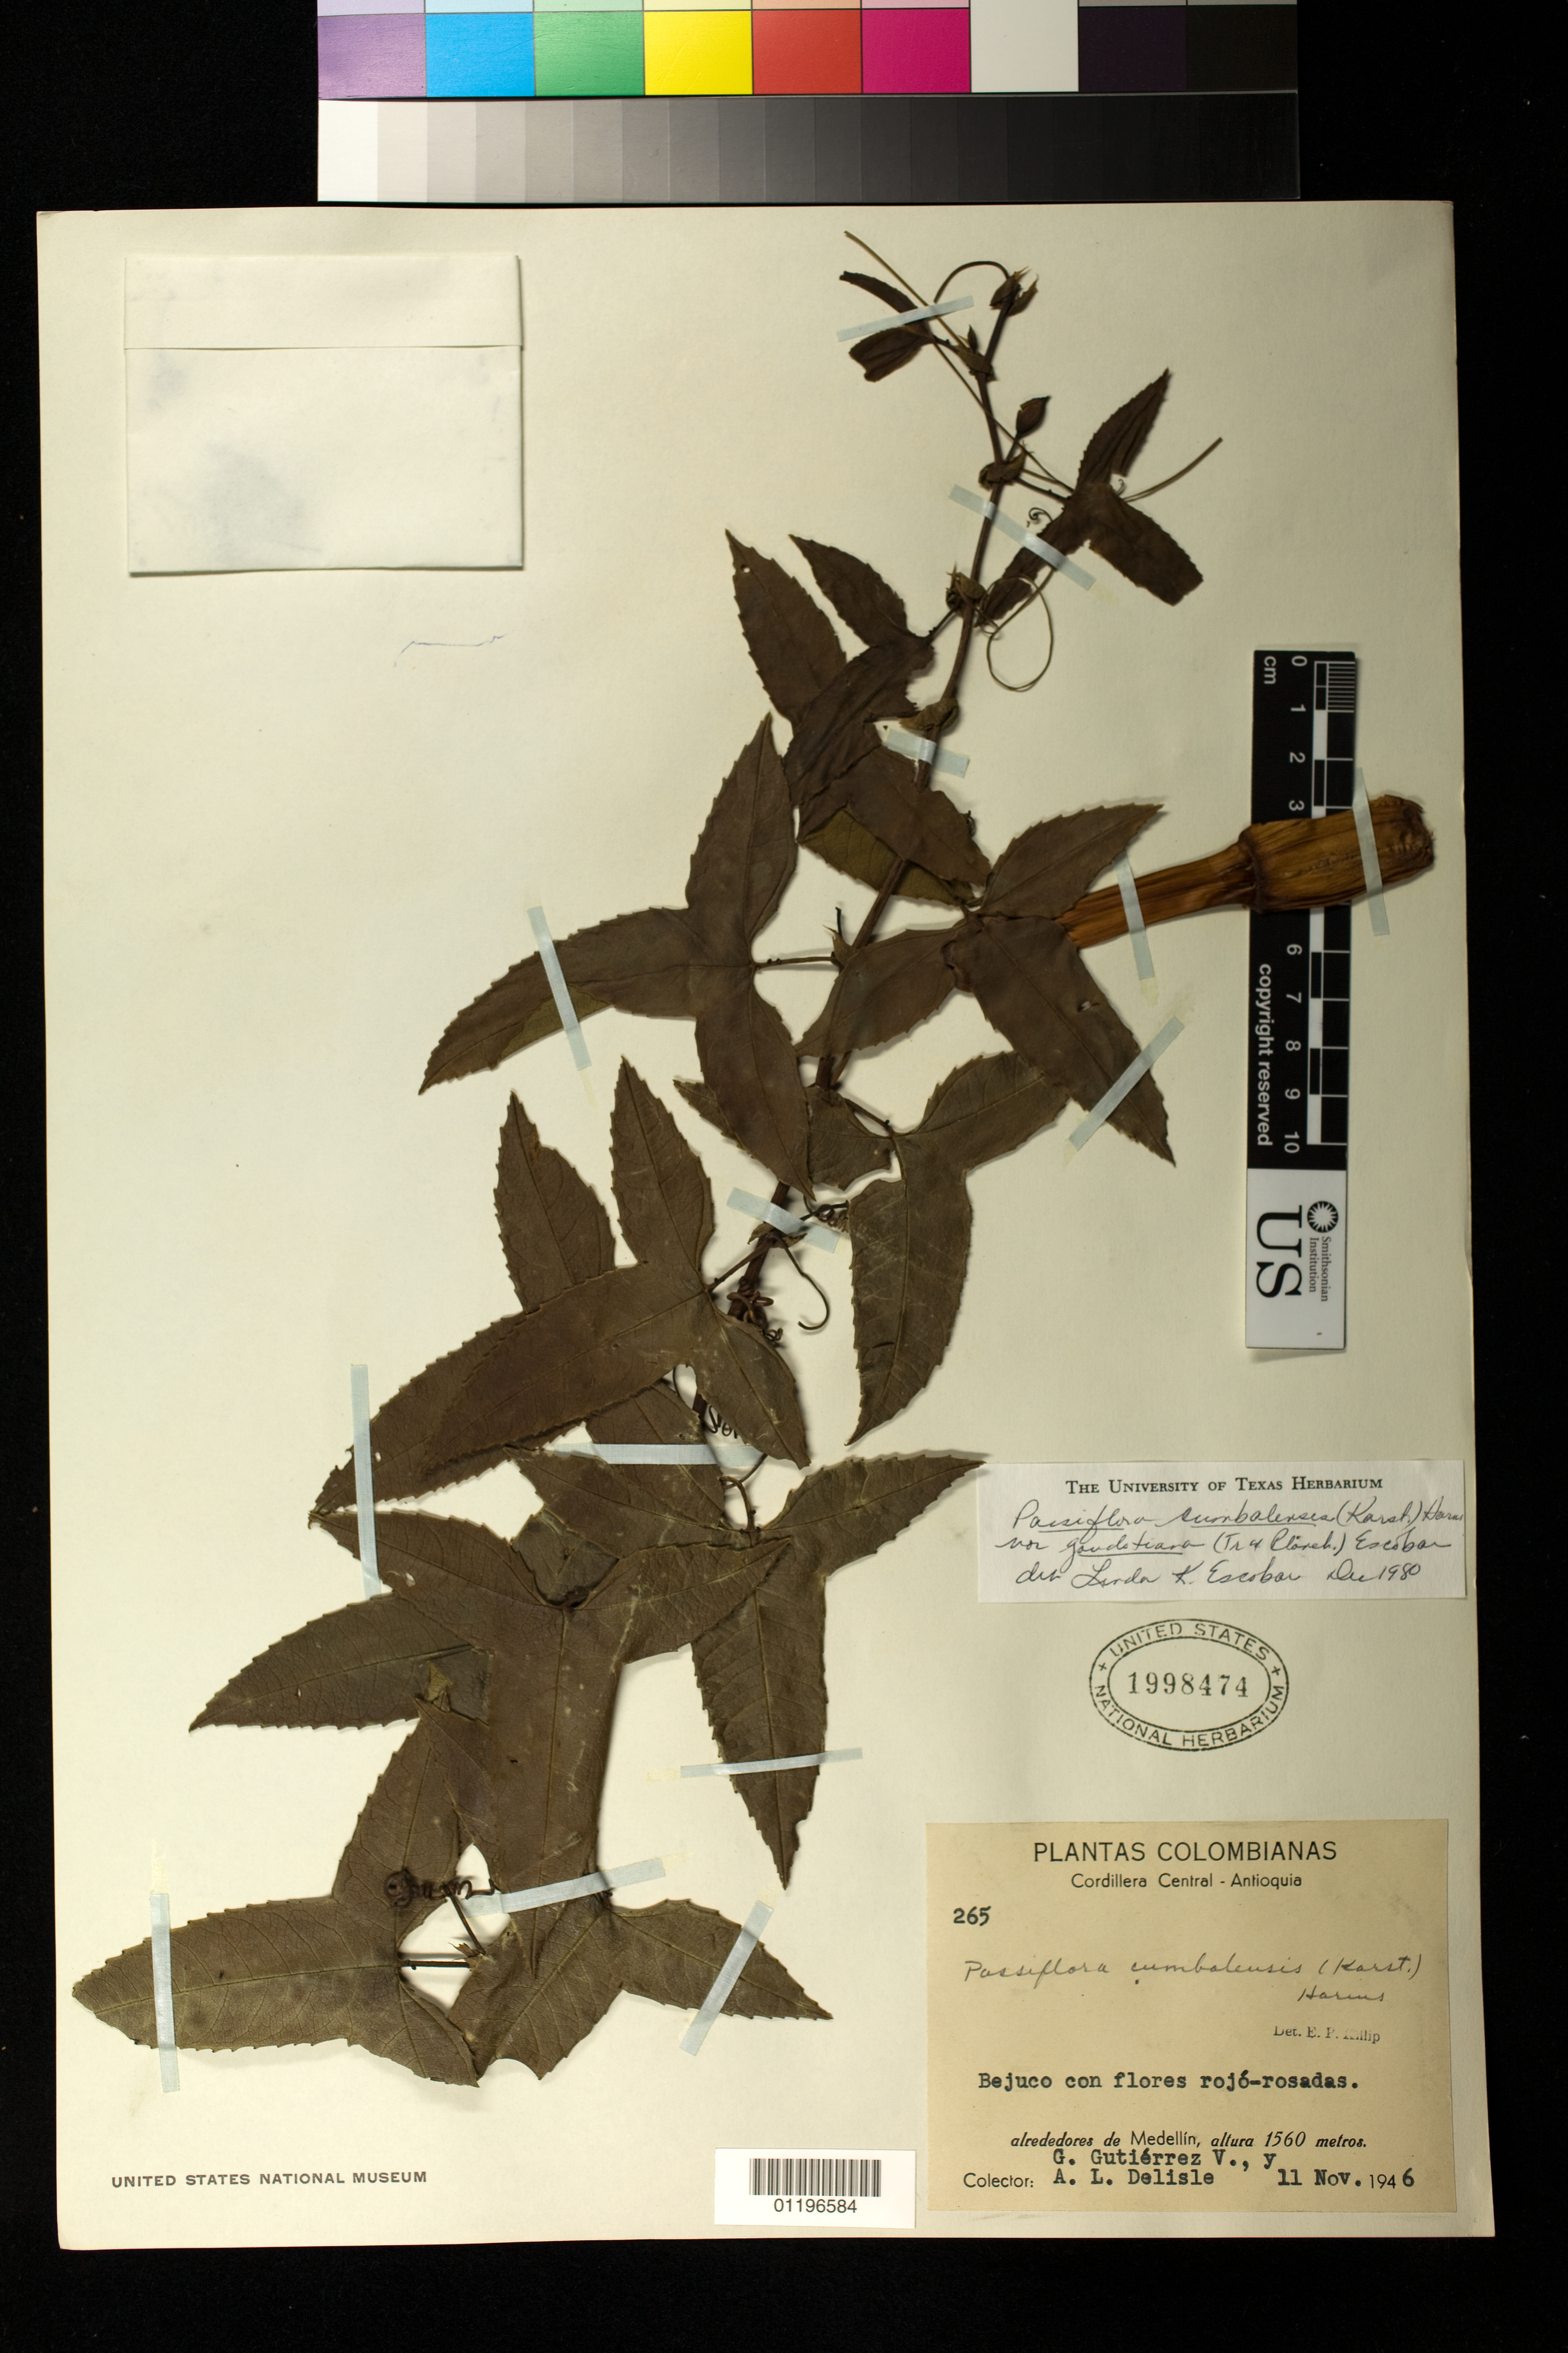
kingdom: Plantae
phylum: Tracheophyta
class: Magnoliopsida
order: Malpighiales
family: Passifloraceae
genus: Passiflora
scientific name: Passiflora cumbalensis var. goudotiana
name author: (Triana & Planch.) L.K. Escobar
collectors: G. Gutiérrez V. & A. Delisle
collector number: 265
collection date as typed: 11 Nov 1946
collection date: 1946-11-11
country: Colombia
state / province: Antioquia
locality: Cordillera Central - Antioquia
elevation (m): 1560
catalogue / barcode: US 1998474